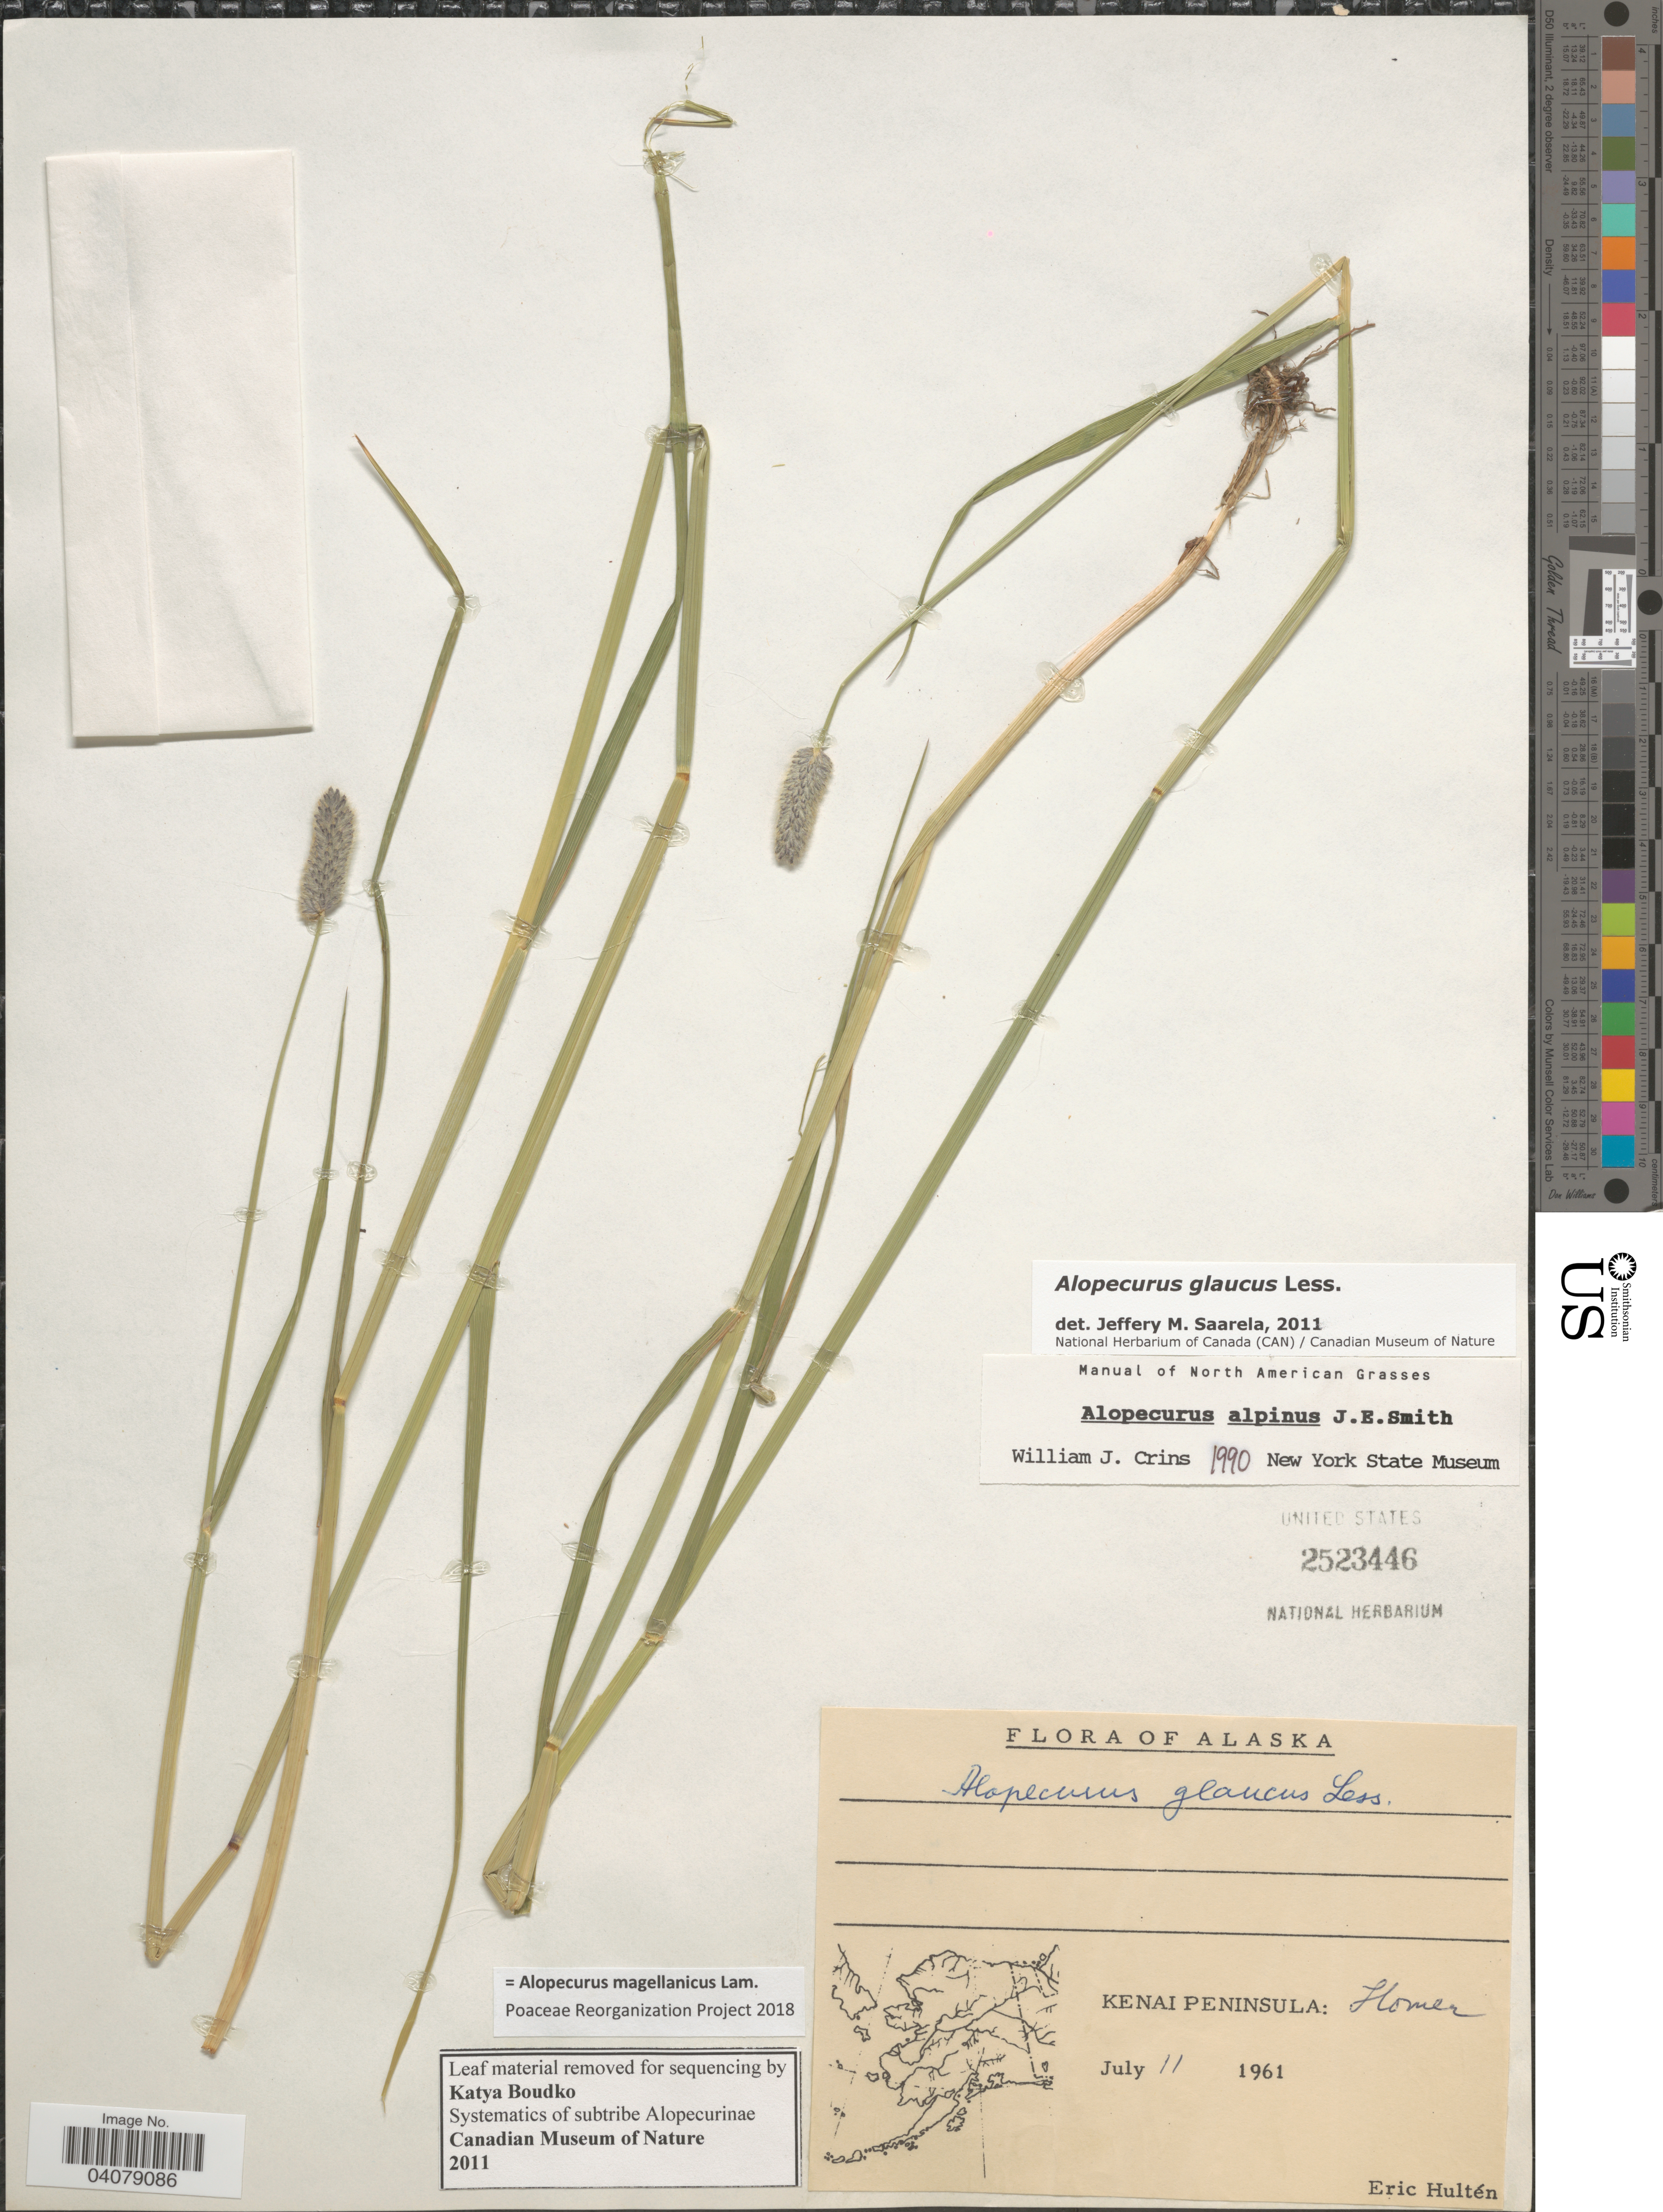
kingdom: Plantae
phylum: Tracheophyta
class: Liliopsida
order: Poales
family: Poaceae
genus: Alopecurus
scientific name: Alopecurus magellanicus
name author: Lam.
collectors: E. G. Hultén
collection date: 1961-07-11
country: United States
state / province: Alaska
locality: Kenai Peninsula: Homer.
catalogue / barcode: US 2523446